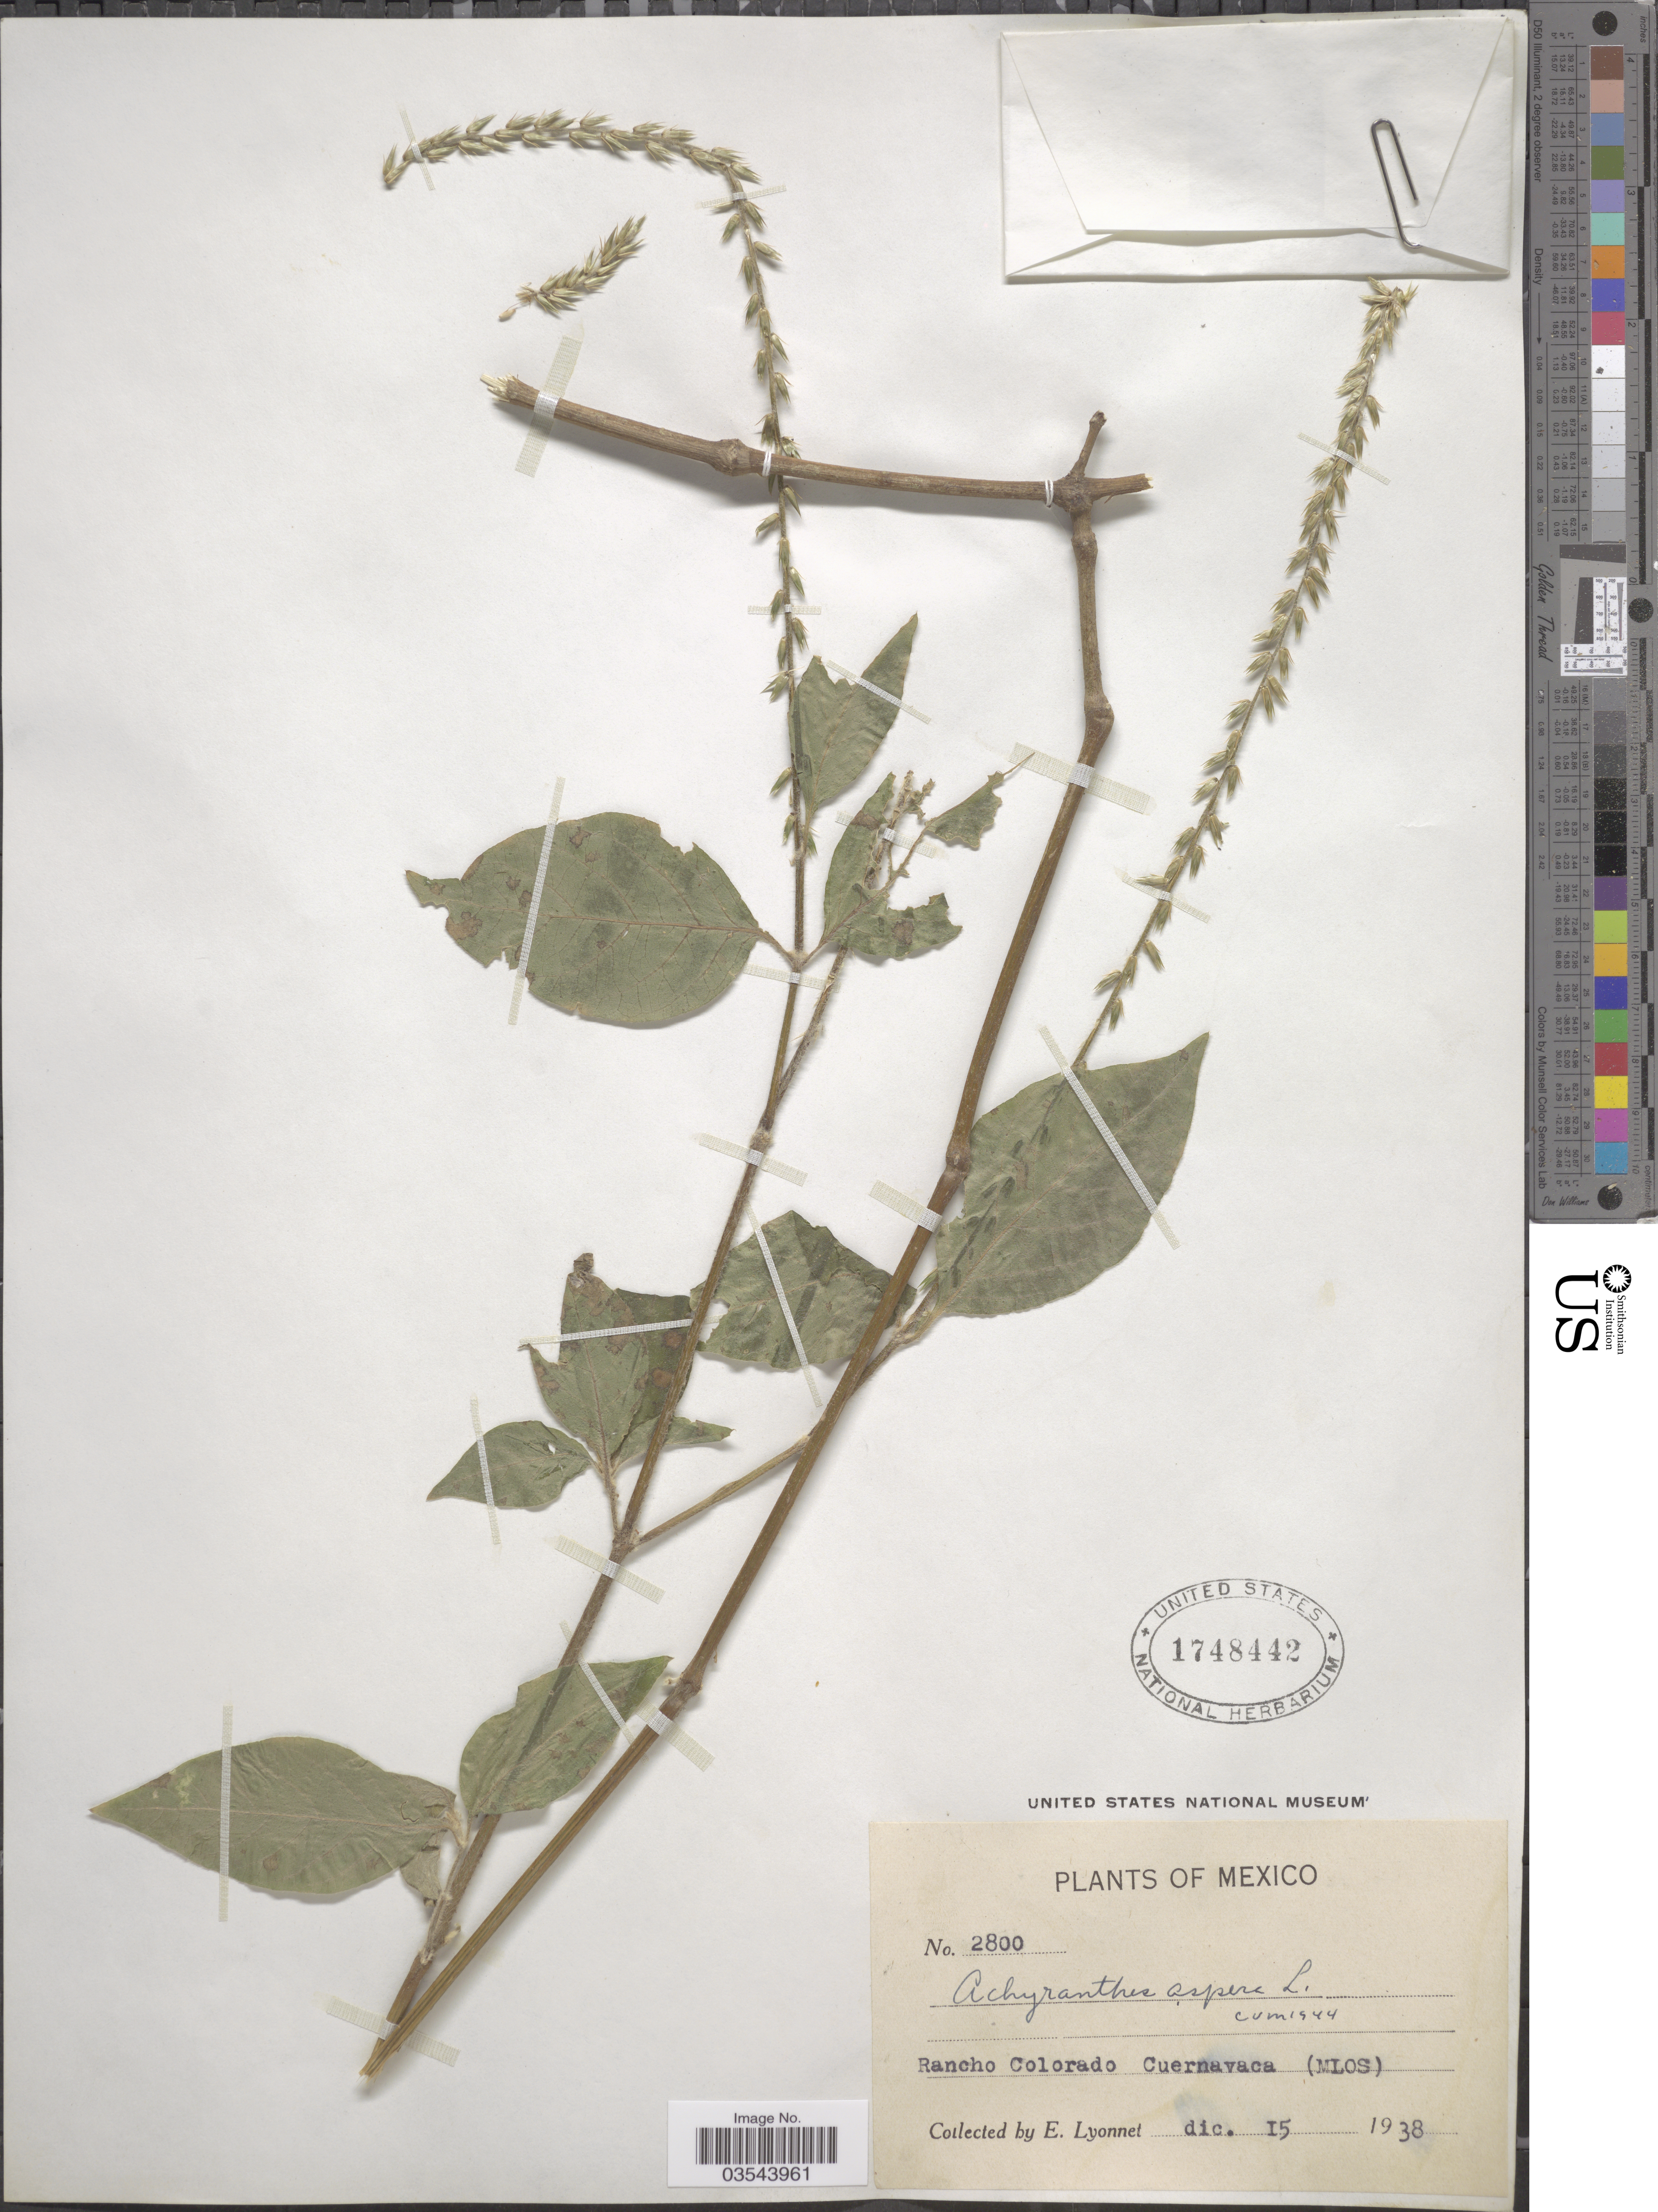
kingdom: Plantae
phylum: Tracheophyta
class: Magnoliopsida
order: Caryophyllales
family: Amaranthaceae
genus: Achyranthes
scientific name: Achyranthes aspera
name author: L.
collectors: E. Lyonnet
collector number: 2800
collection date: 1938-12-15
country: Mexico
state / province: Morelos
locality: Rancho Colorado, Cuernavaca.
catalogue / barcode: US 1748442